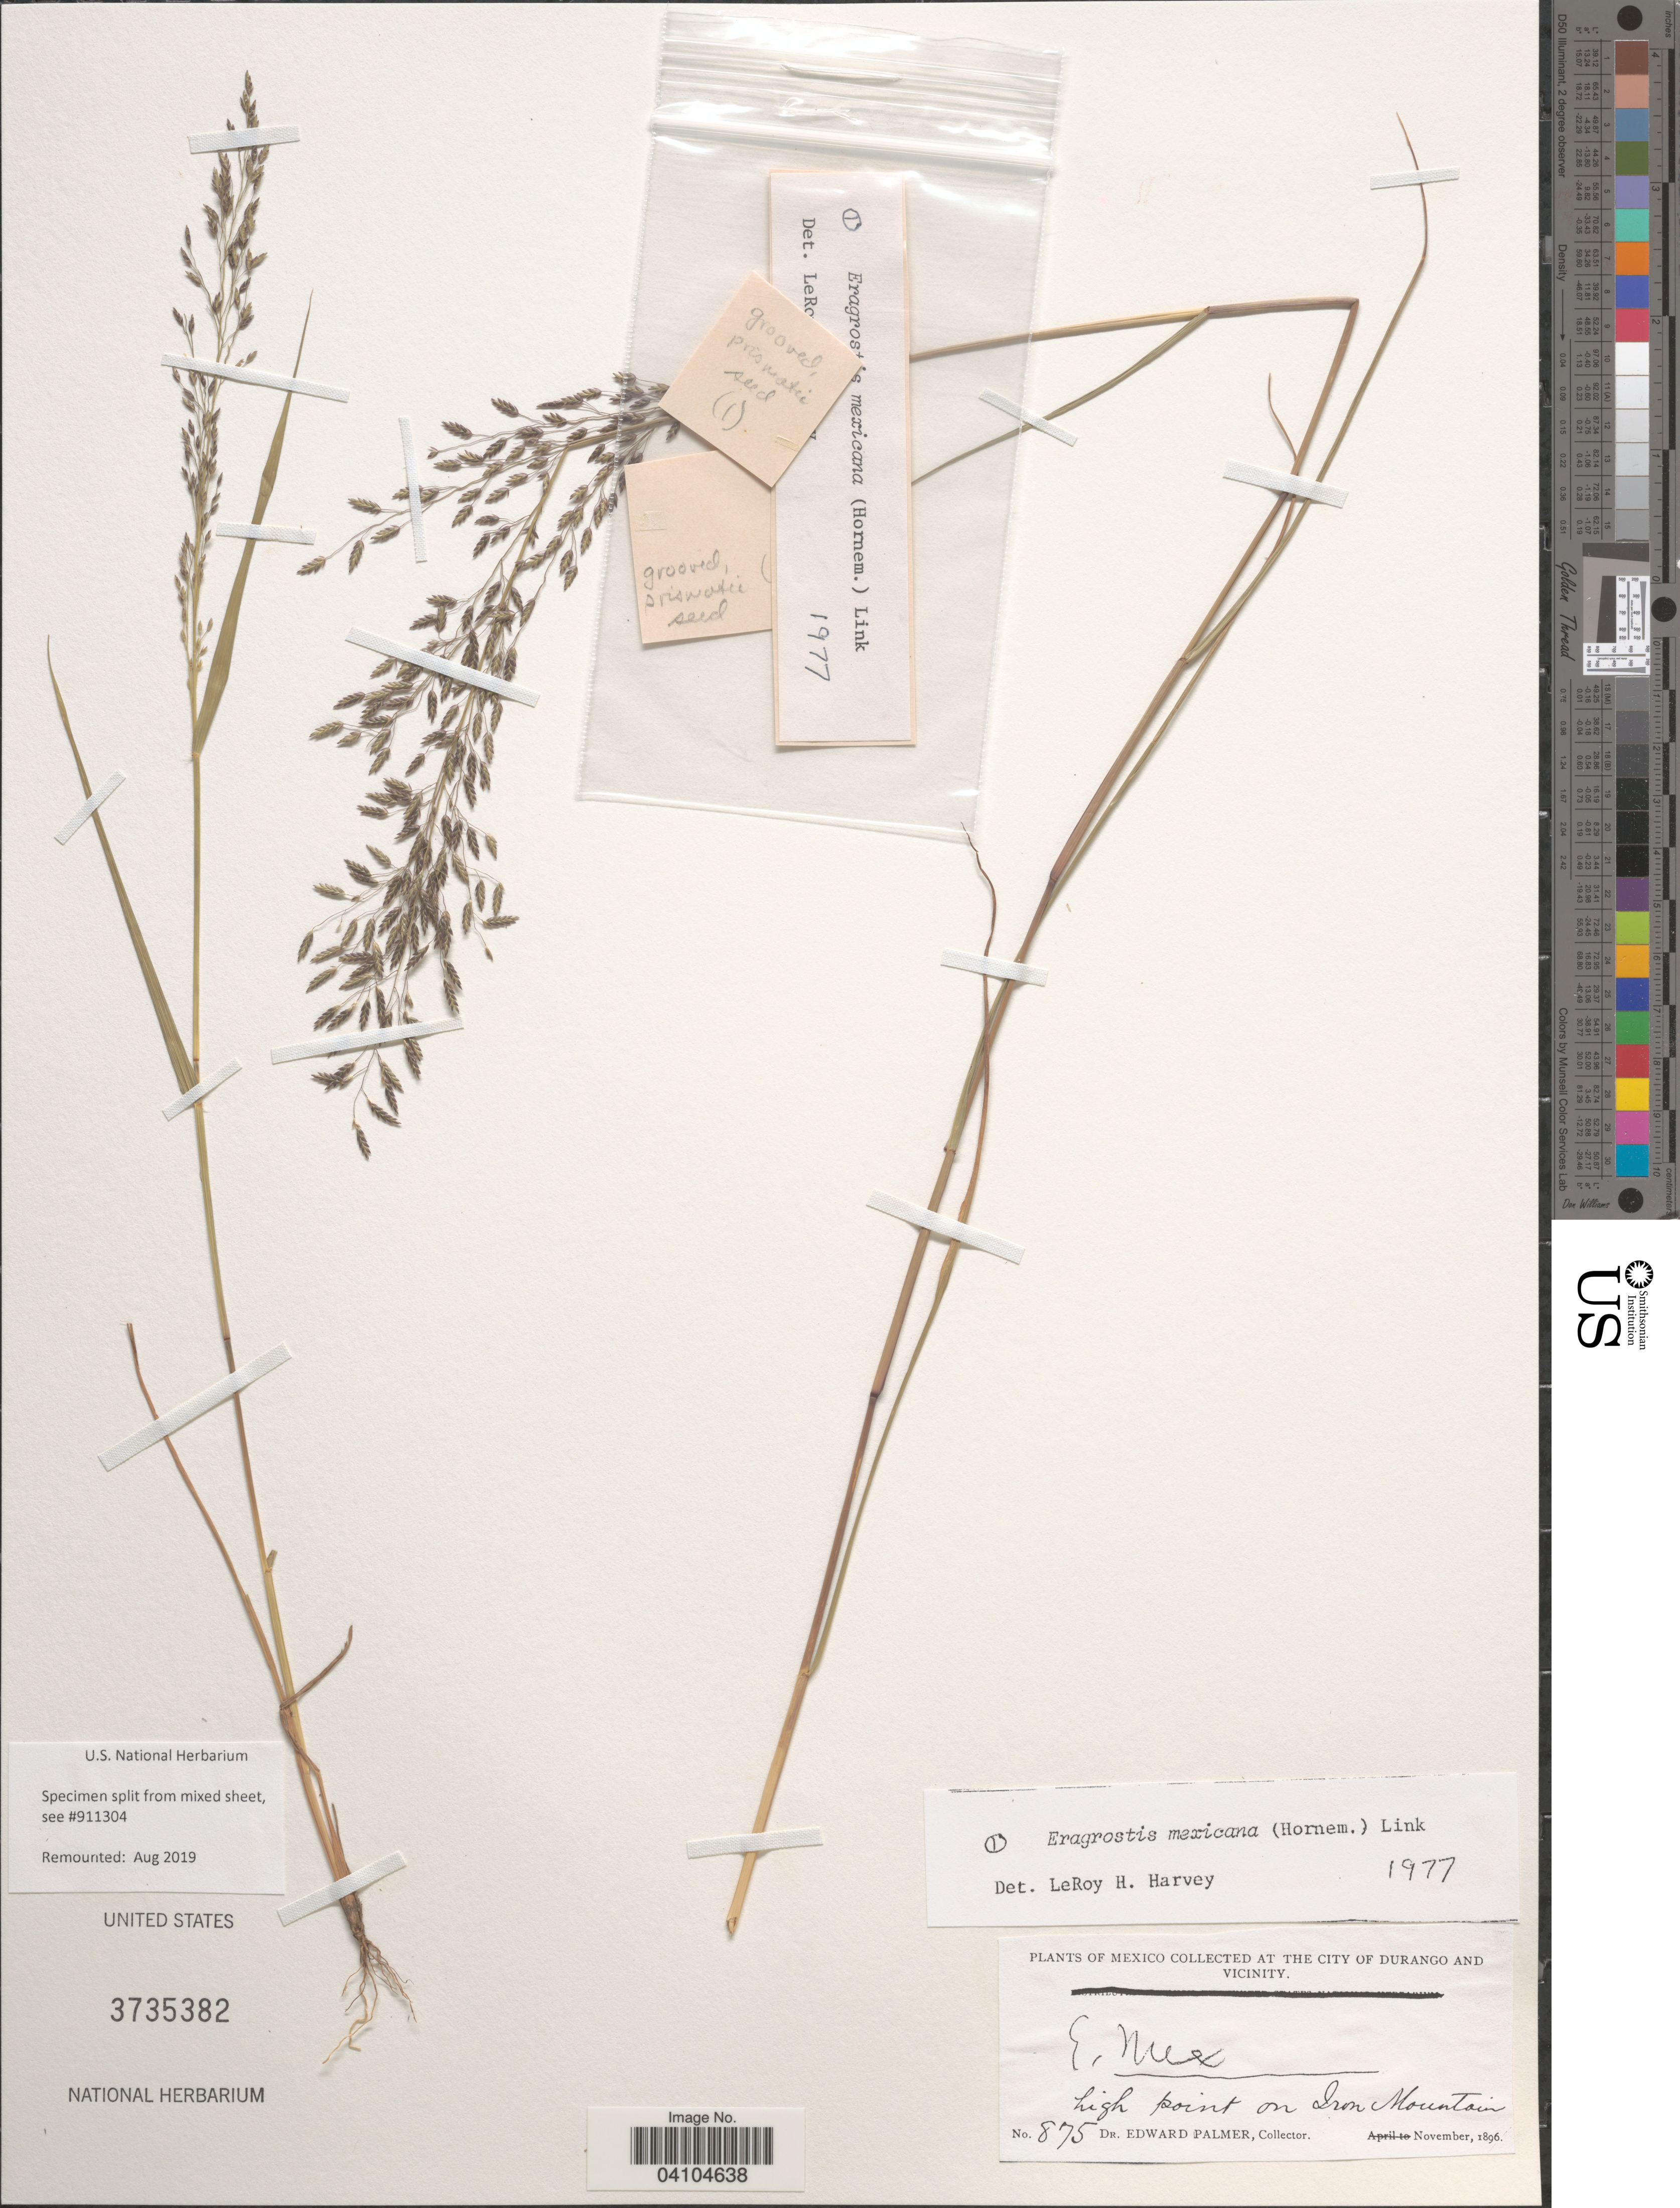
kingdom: Plantae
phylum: Tracheophyta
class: Liliopsida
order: Poales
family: Poaceae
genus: Eragrostis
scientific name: Eragrostis mexicana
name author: (Hornem.) Link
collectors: E. Palmer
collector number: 875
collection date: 1896-11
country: Mexico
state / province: Durango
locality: At the city of Durango and vicinity. High point on Iron Mountain.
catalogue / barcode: US 3735382